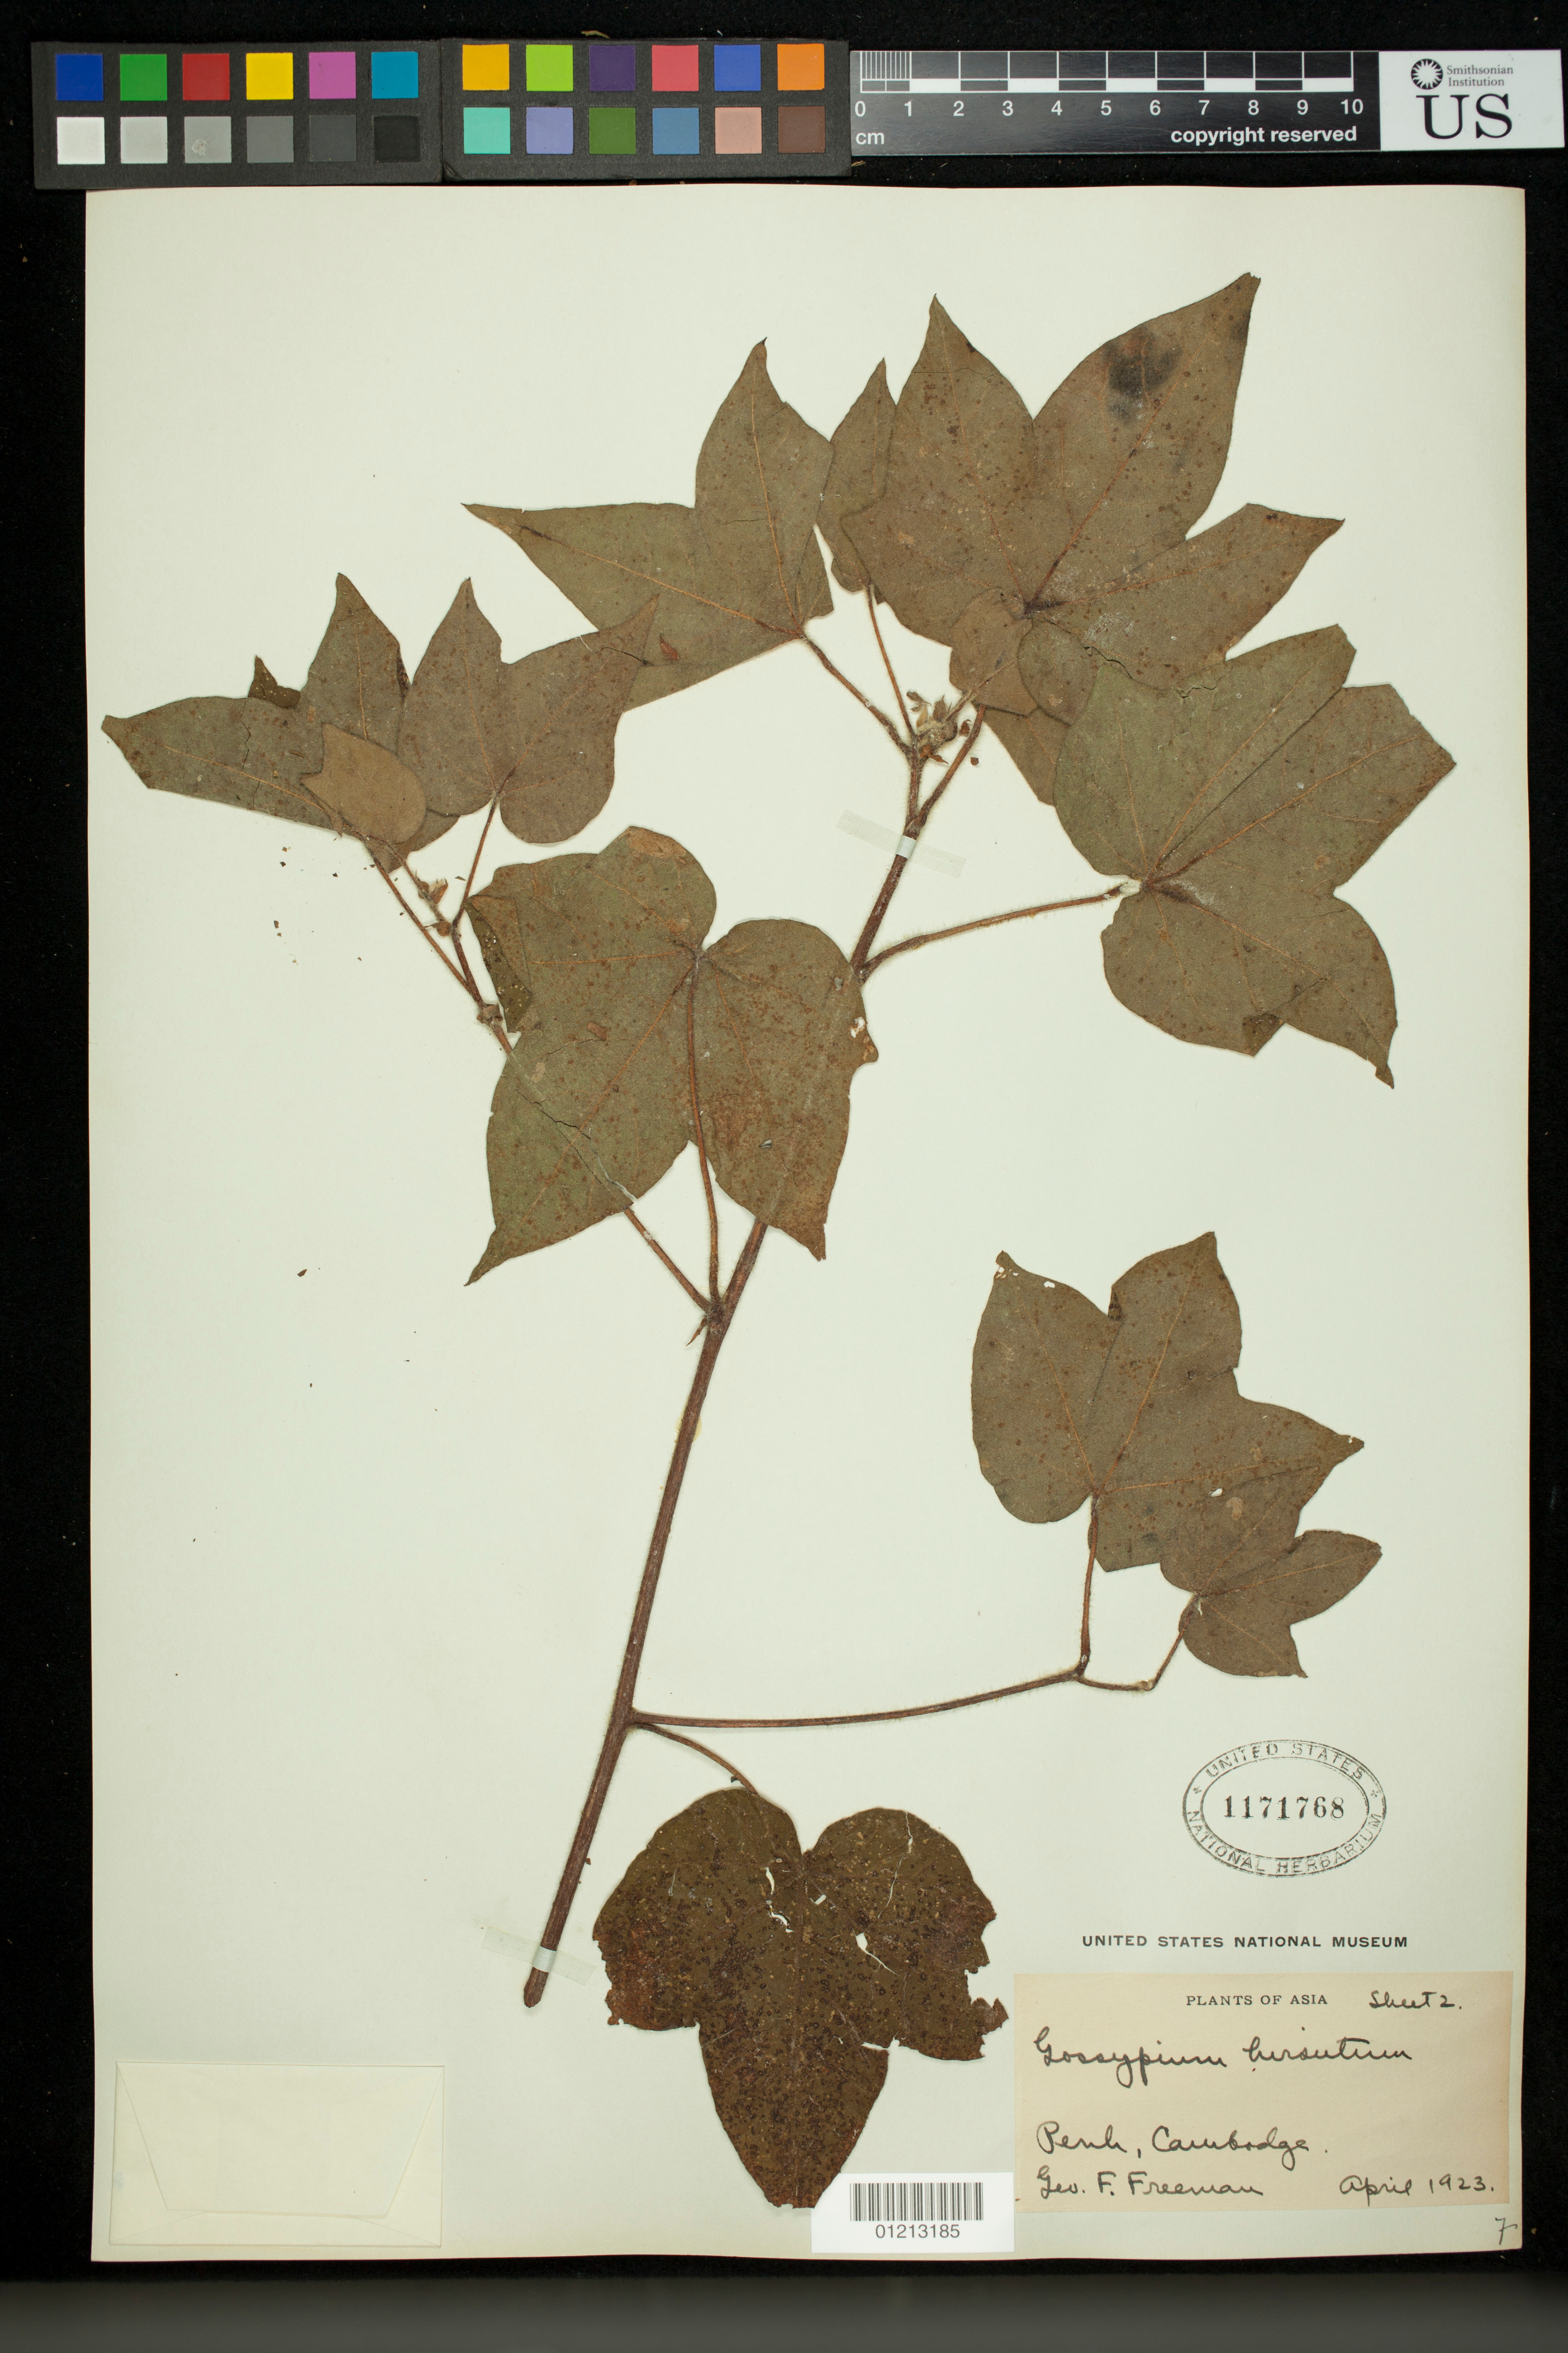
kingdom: Plantae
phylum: Tracheophyta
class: Magnoliopsida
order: Malvales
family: Malvaceae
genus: Gossypium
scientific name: Gossypium hirsutum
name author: L.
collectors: G. Freeman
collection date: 1923-04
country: Cambodia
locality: Penh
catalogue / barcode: US 1171768